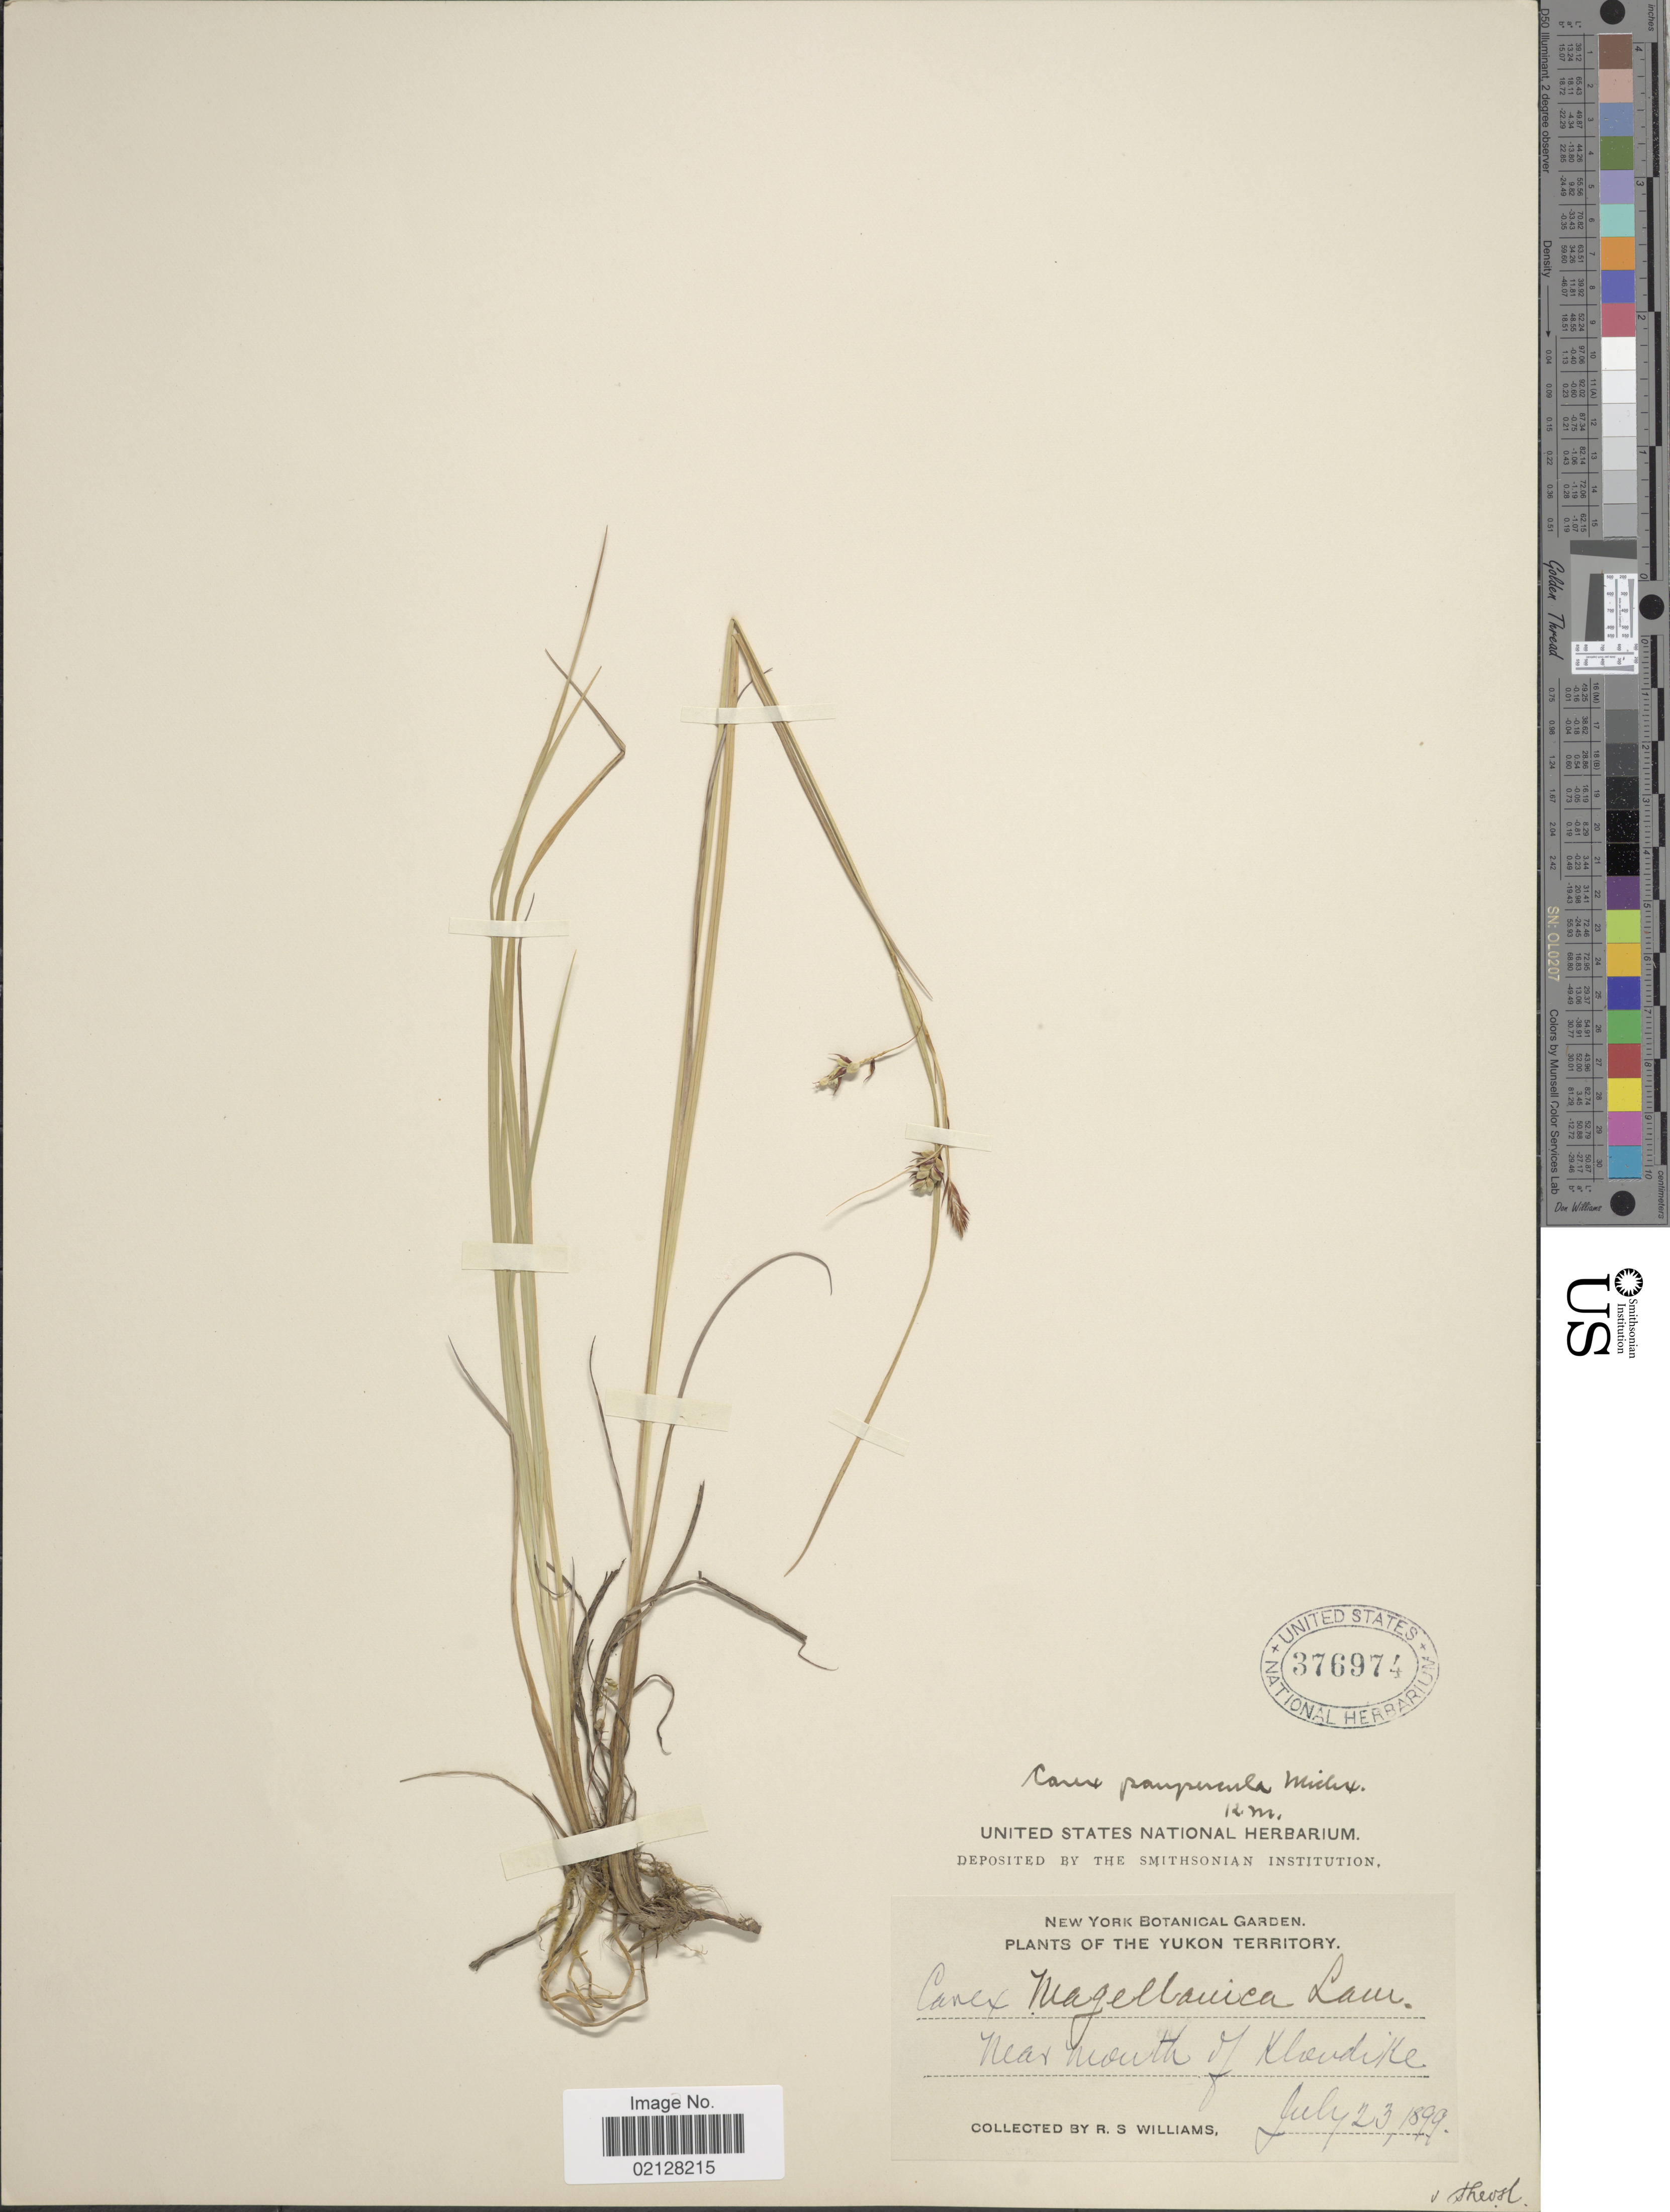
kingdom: Plantae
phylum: Tracheophyta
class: Liliopsida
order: Poales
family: Cyperaceae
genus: Carex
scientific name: Carex magellanica subsp. irrigua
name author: (Wahlenb.) Hiitonen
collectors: R. S. Williams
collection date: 1899-07-23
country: Canada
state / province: Yukon Territory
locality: Near mouth of Klondike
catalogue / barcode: US 376974